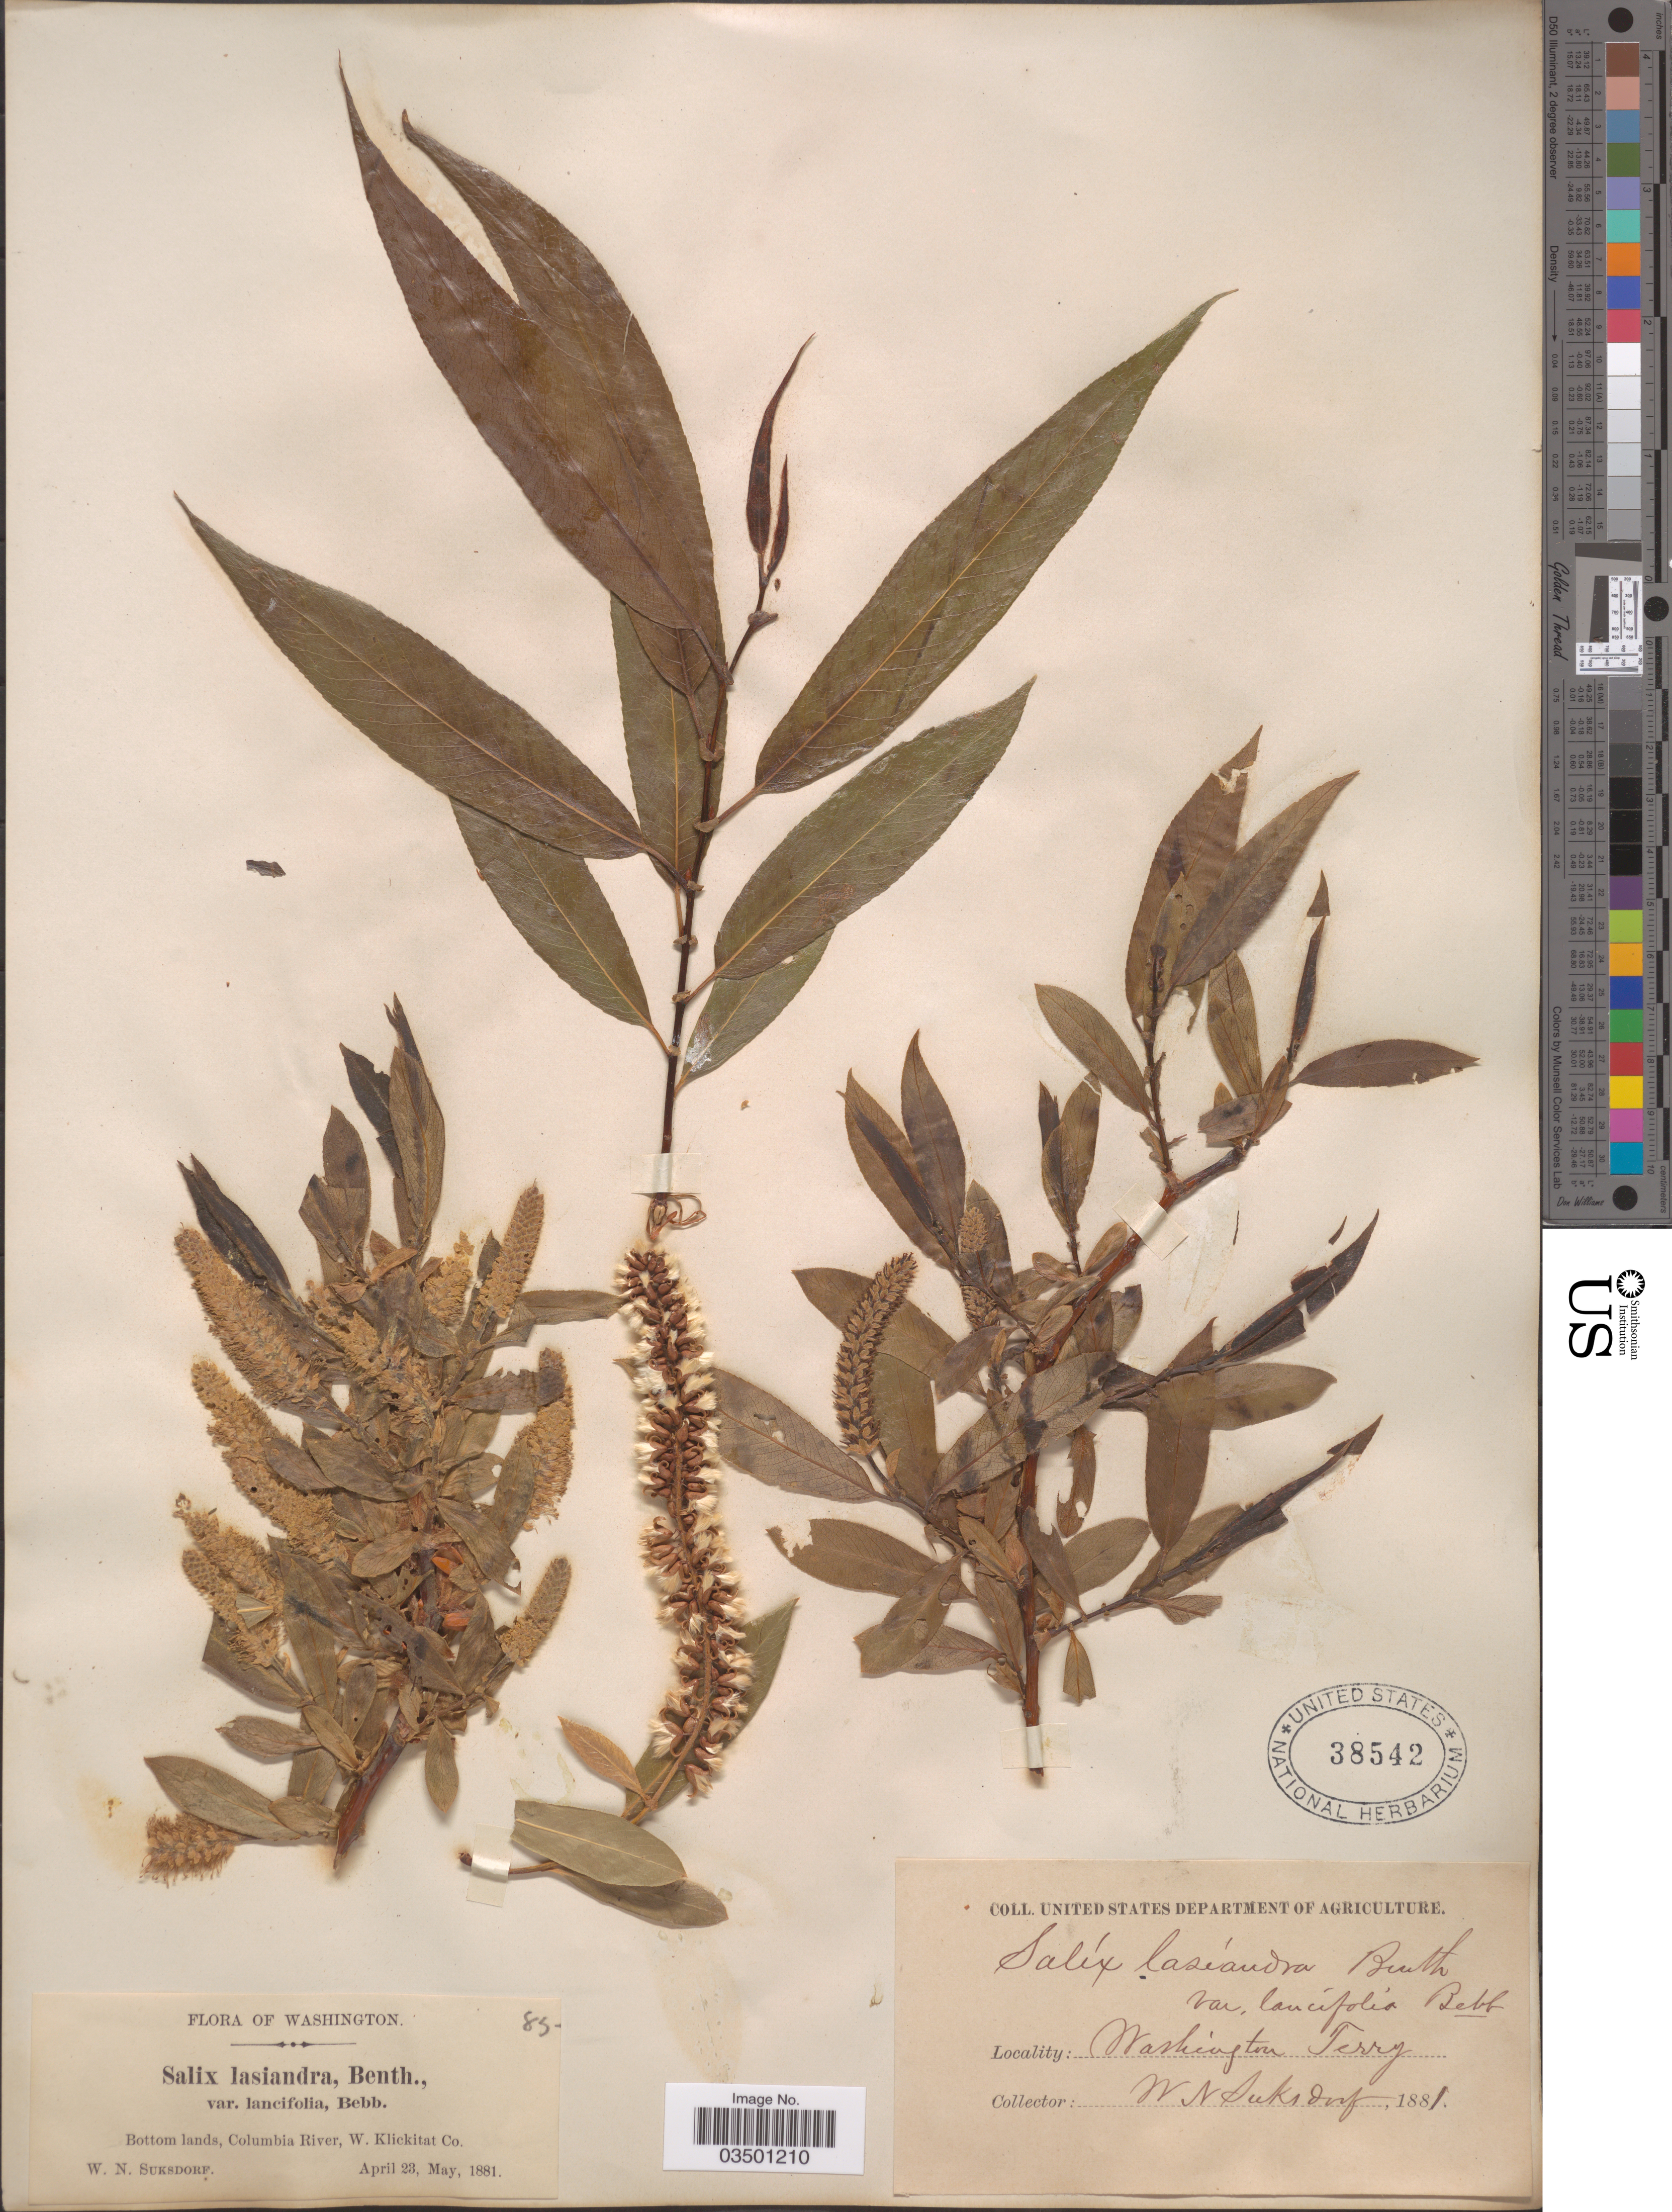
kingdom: Plantae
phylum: Tracheophyta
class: Magnoliopsida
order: Malpighiales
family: Salicaceae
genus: Salix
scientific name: Salix lasiandra var. lancifolia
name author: Bebb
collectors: W. N. Suksdorf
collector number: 85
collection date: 1881-04-23/1881-05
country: United States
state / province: Washington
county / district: Klickitat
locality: Bottom lands, Columbia River, W. Klickitat Co. Washington Terry.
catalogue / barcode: US 38542